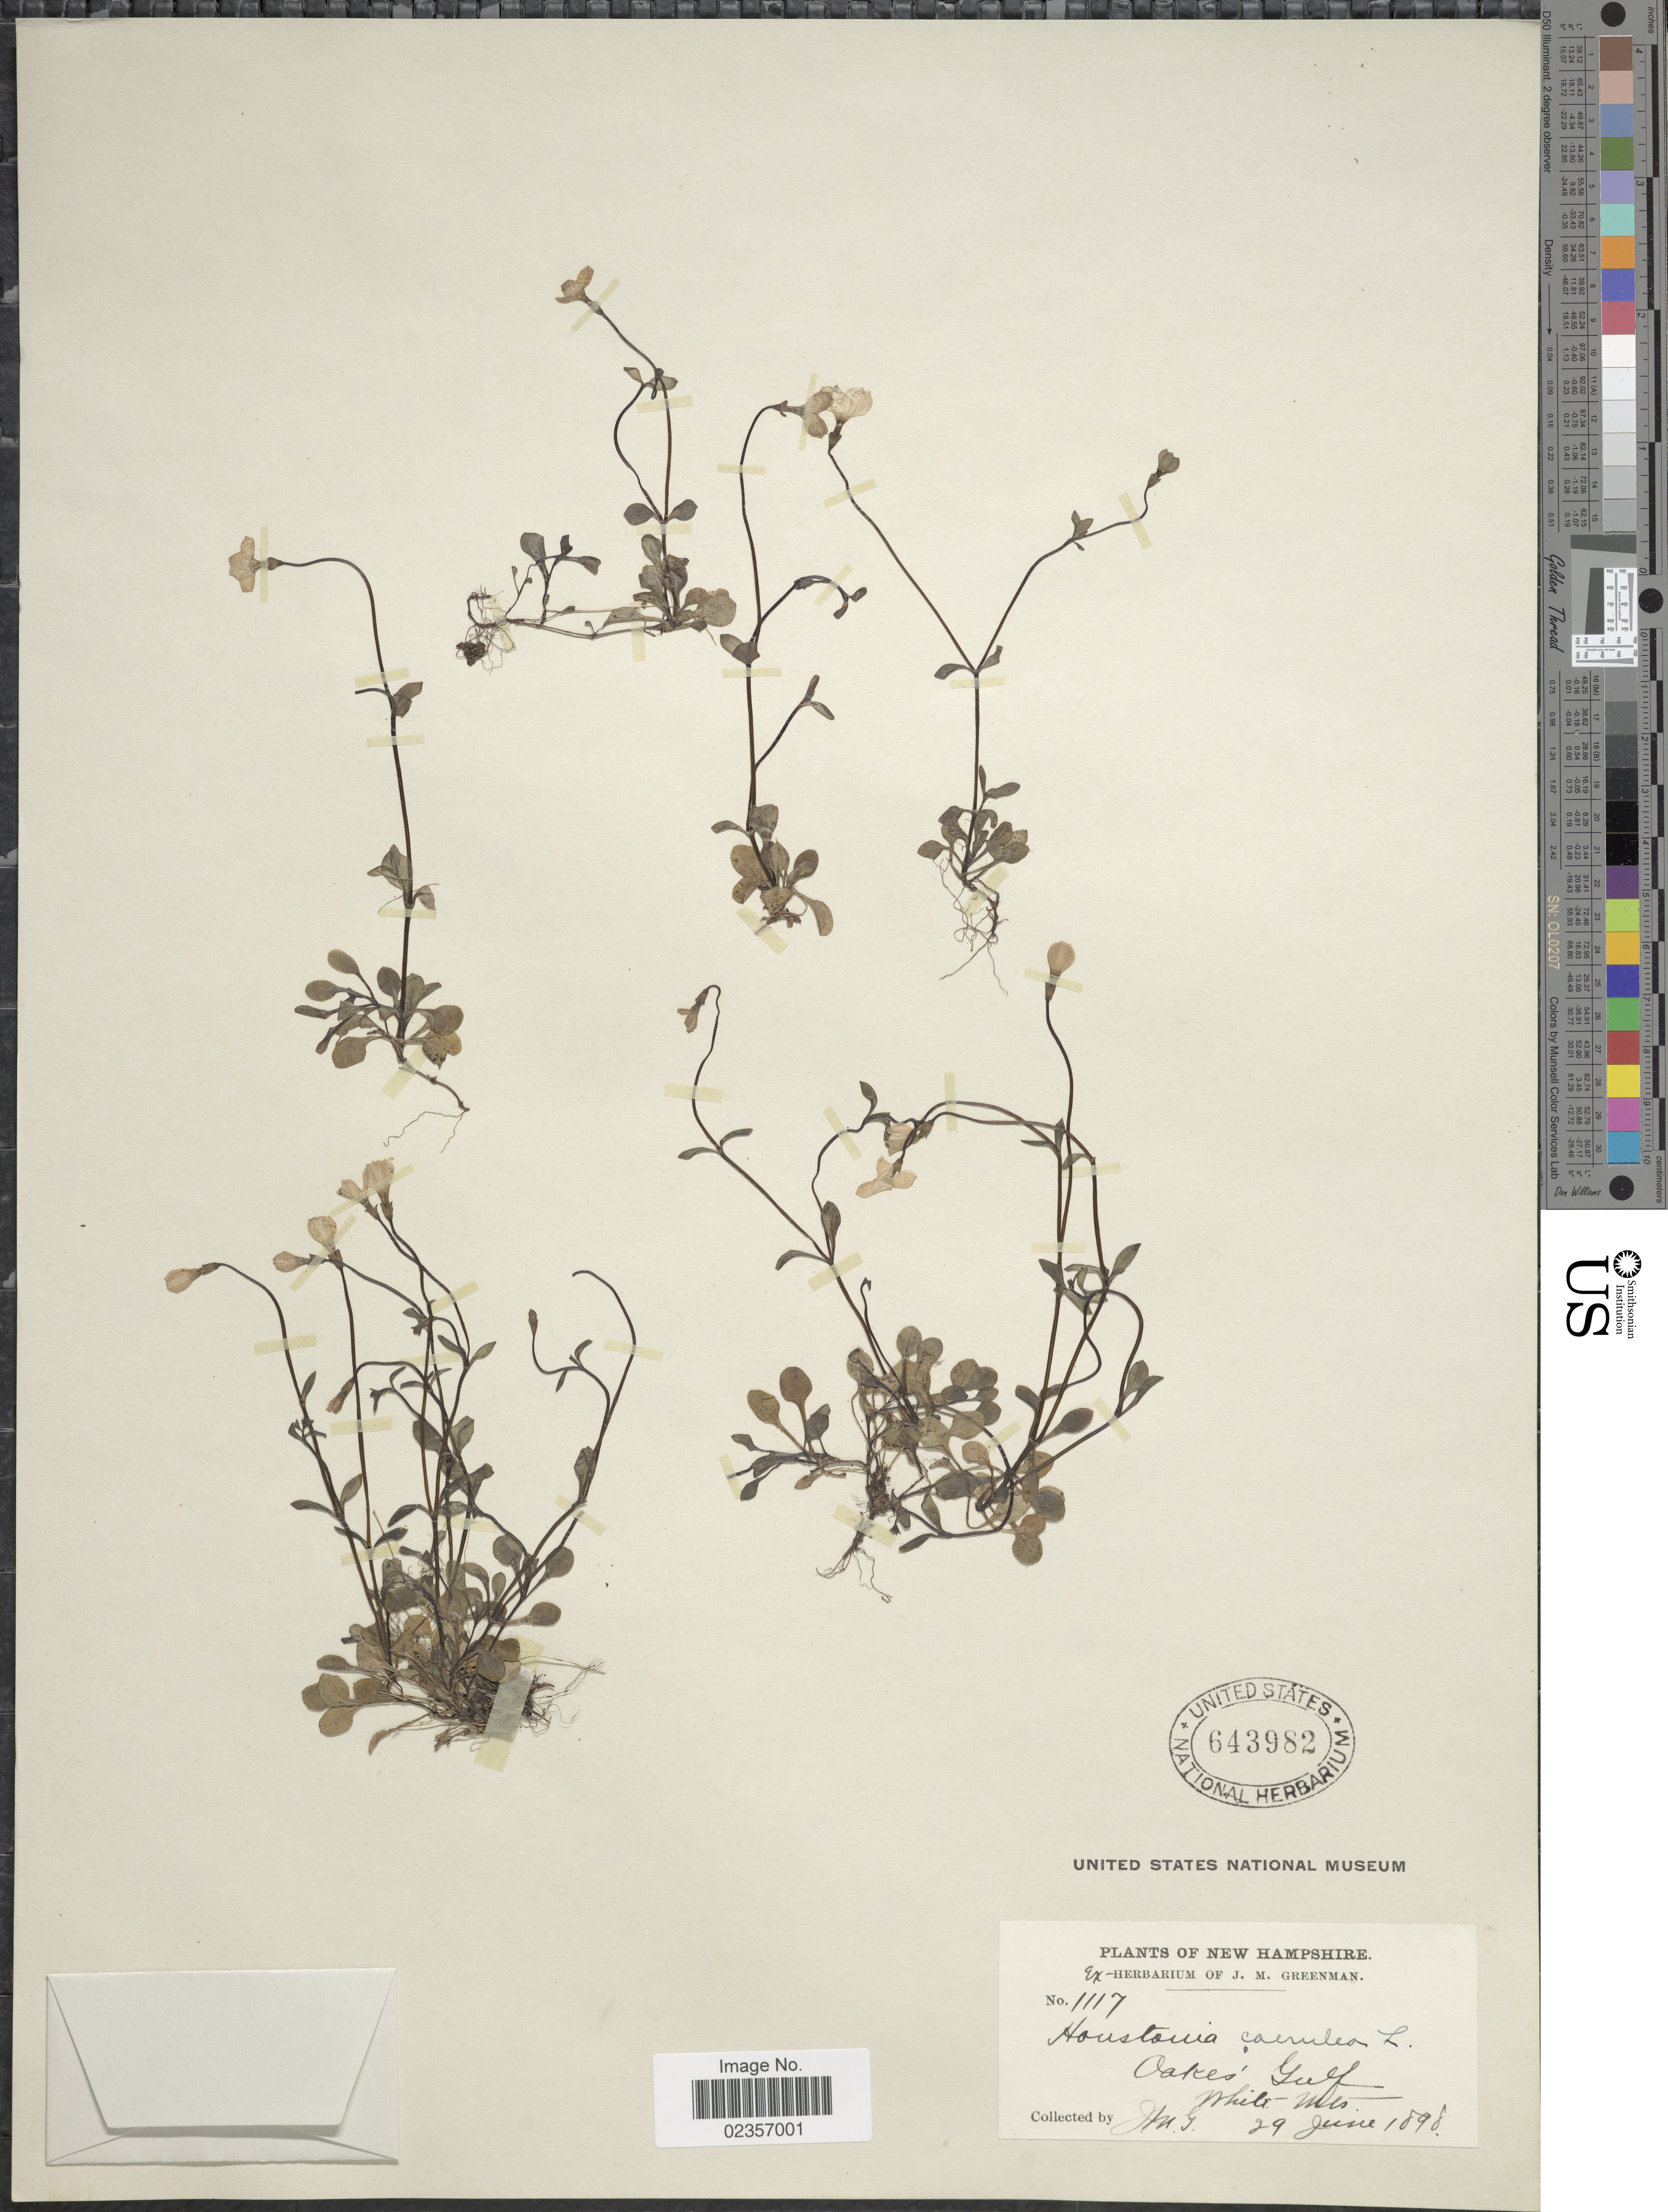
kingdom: Plantae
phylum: Tracheophyta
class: Magnoliopsida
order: Gentianales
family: Rubiaceae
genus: Houstonia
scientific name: Houstonia caerulea var. faxonorum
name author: Pease & A.H. Moore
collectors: J. M. Greenman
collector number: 1117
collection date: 1898-06-29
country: United States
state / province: New Hampshire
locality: Oakes Gulf, White Mts.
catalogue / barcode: US 643982